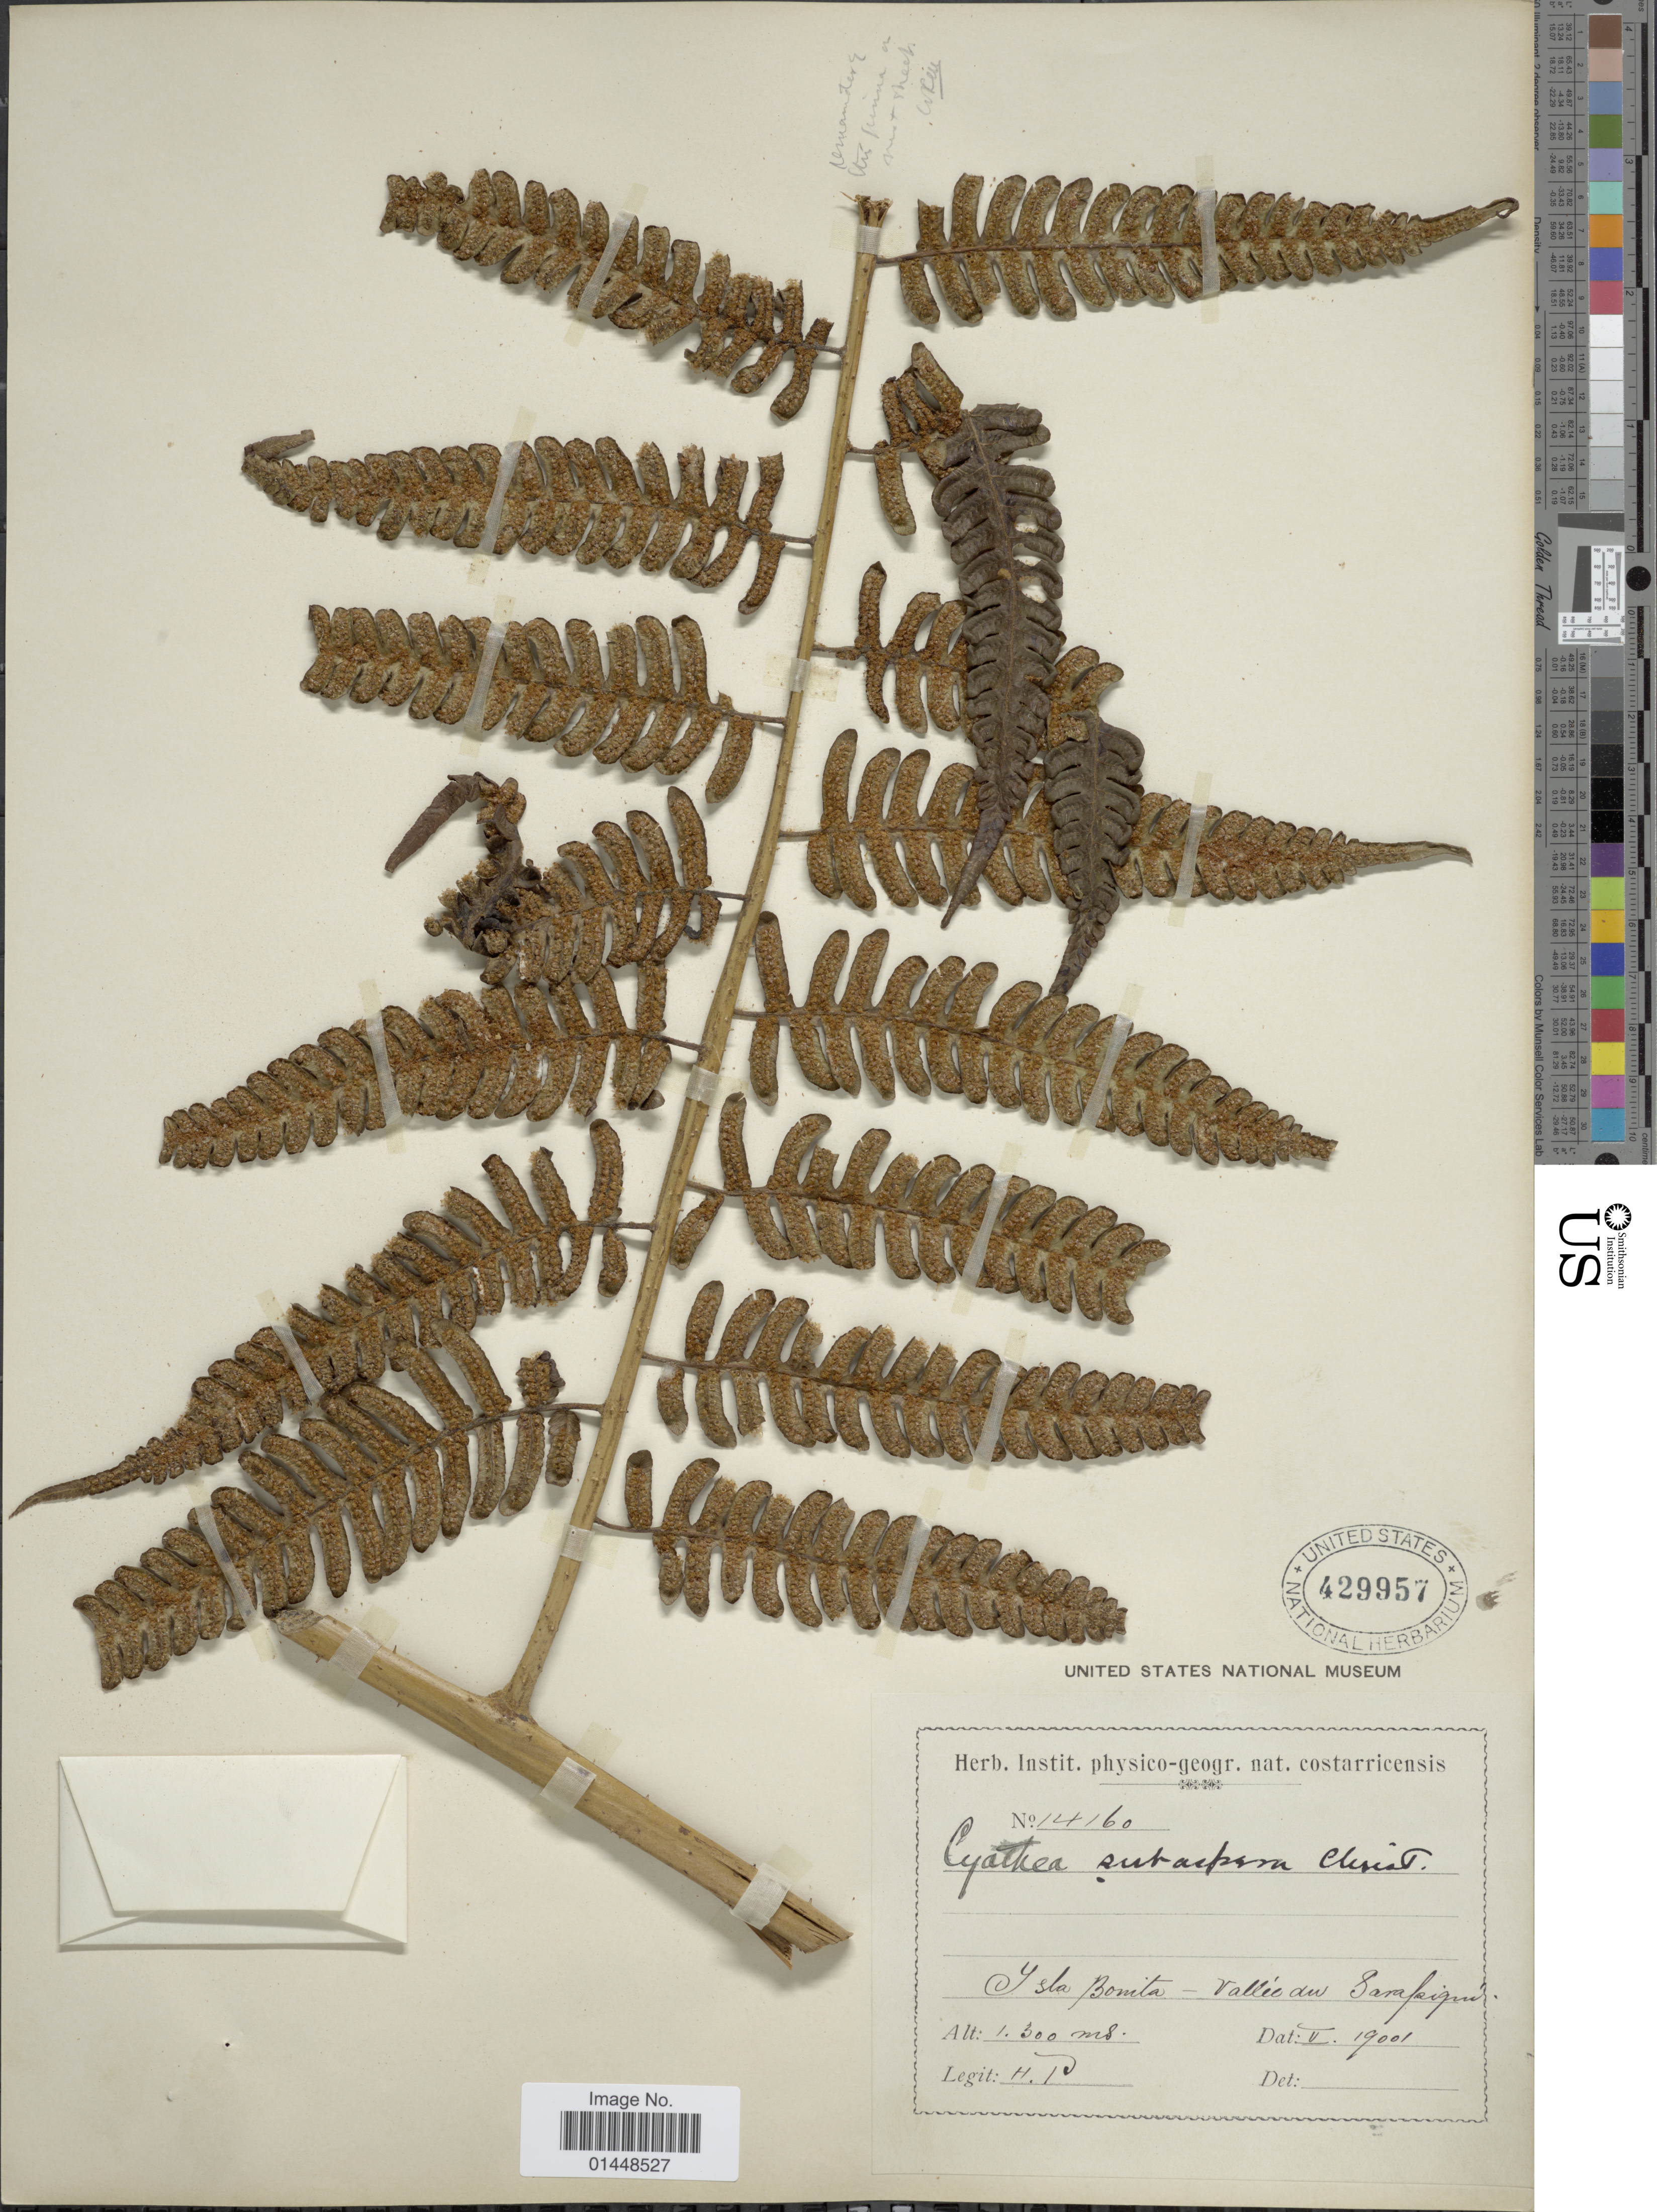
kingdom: Plantae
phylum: Tracheophyta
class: Polypodiopsida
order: Cyatheales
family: Cyatheaceae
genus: Cyathea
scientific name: Cyathea divergens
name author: Kunze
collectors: H. F. Pittier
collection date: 1901-05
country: Costa Rica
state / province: Heredia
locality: Isla Bonita - Vallée du Sarapiqué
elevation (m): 1300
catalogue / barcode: US 429957